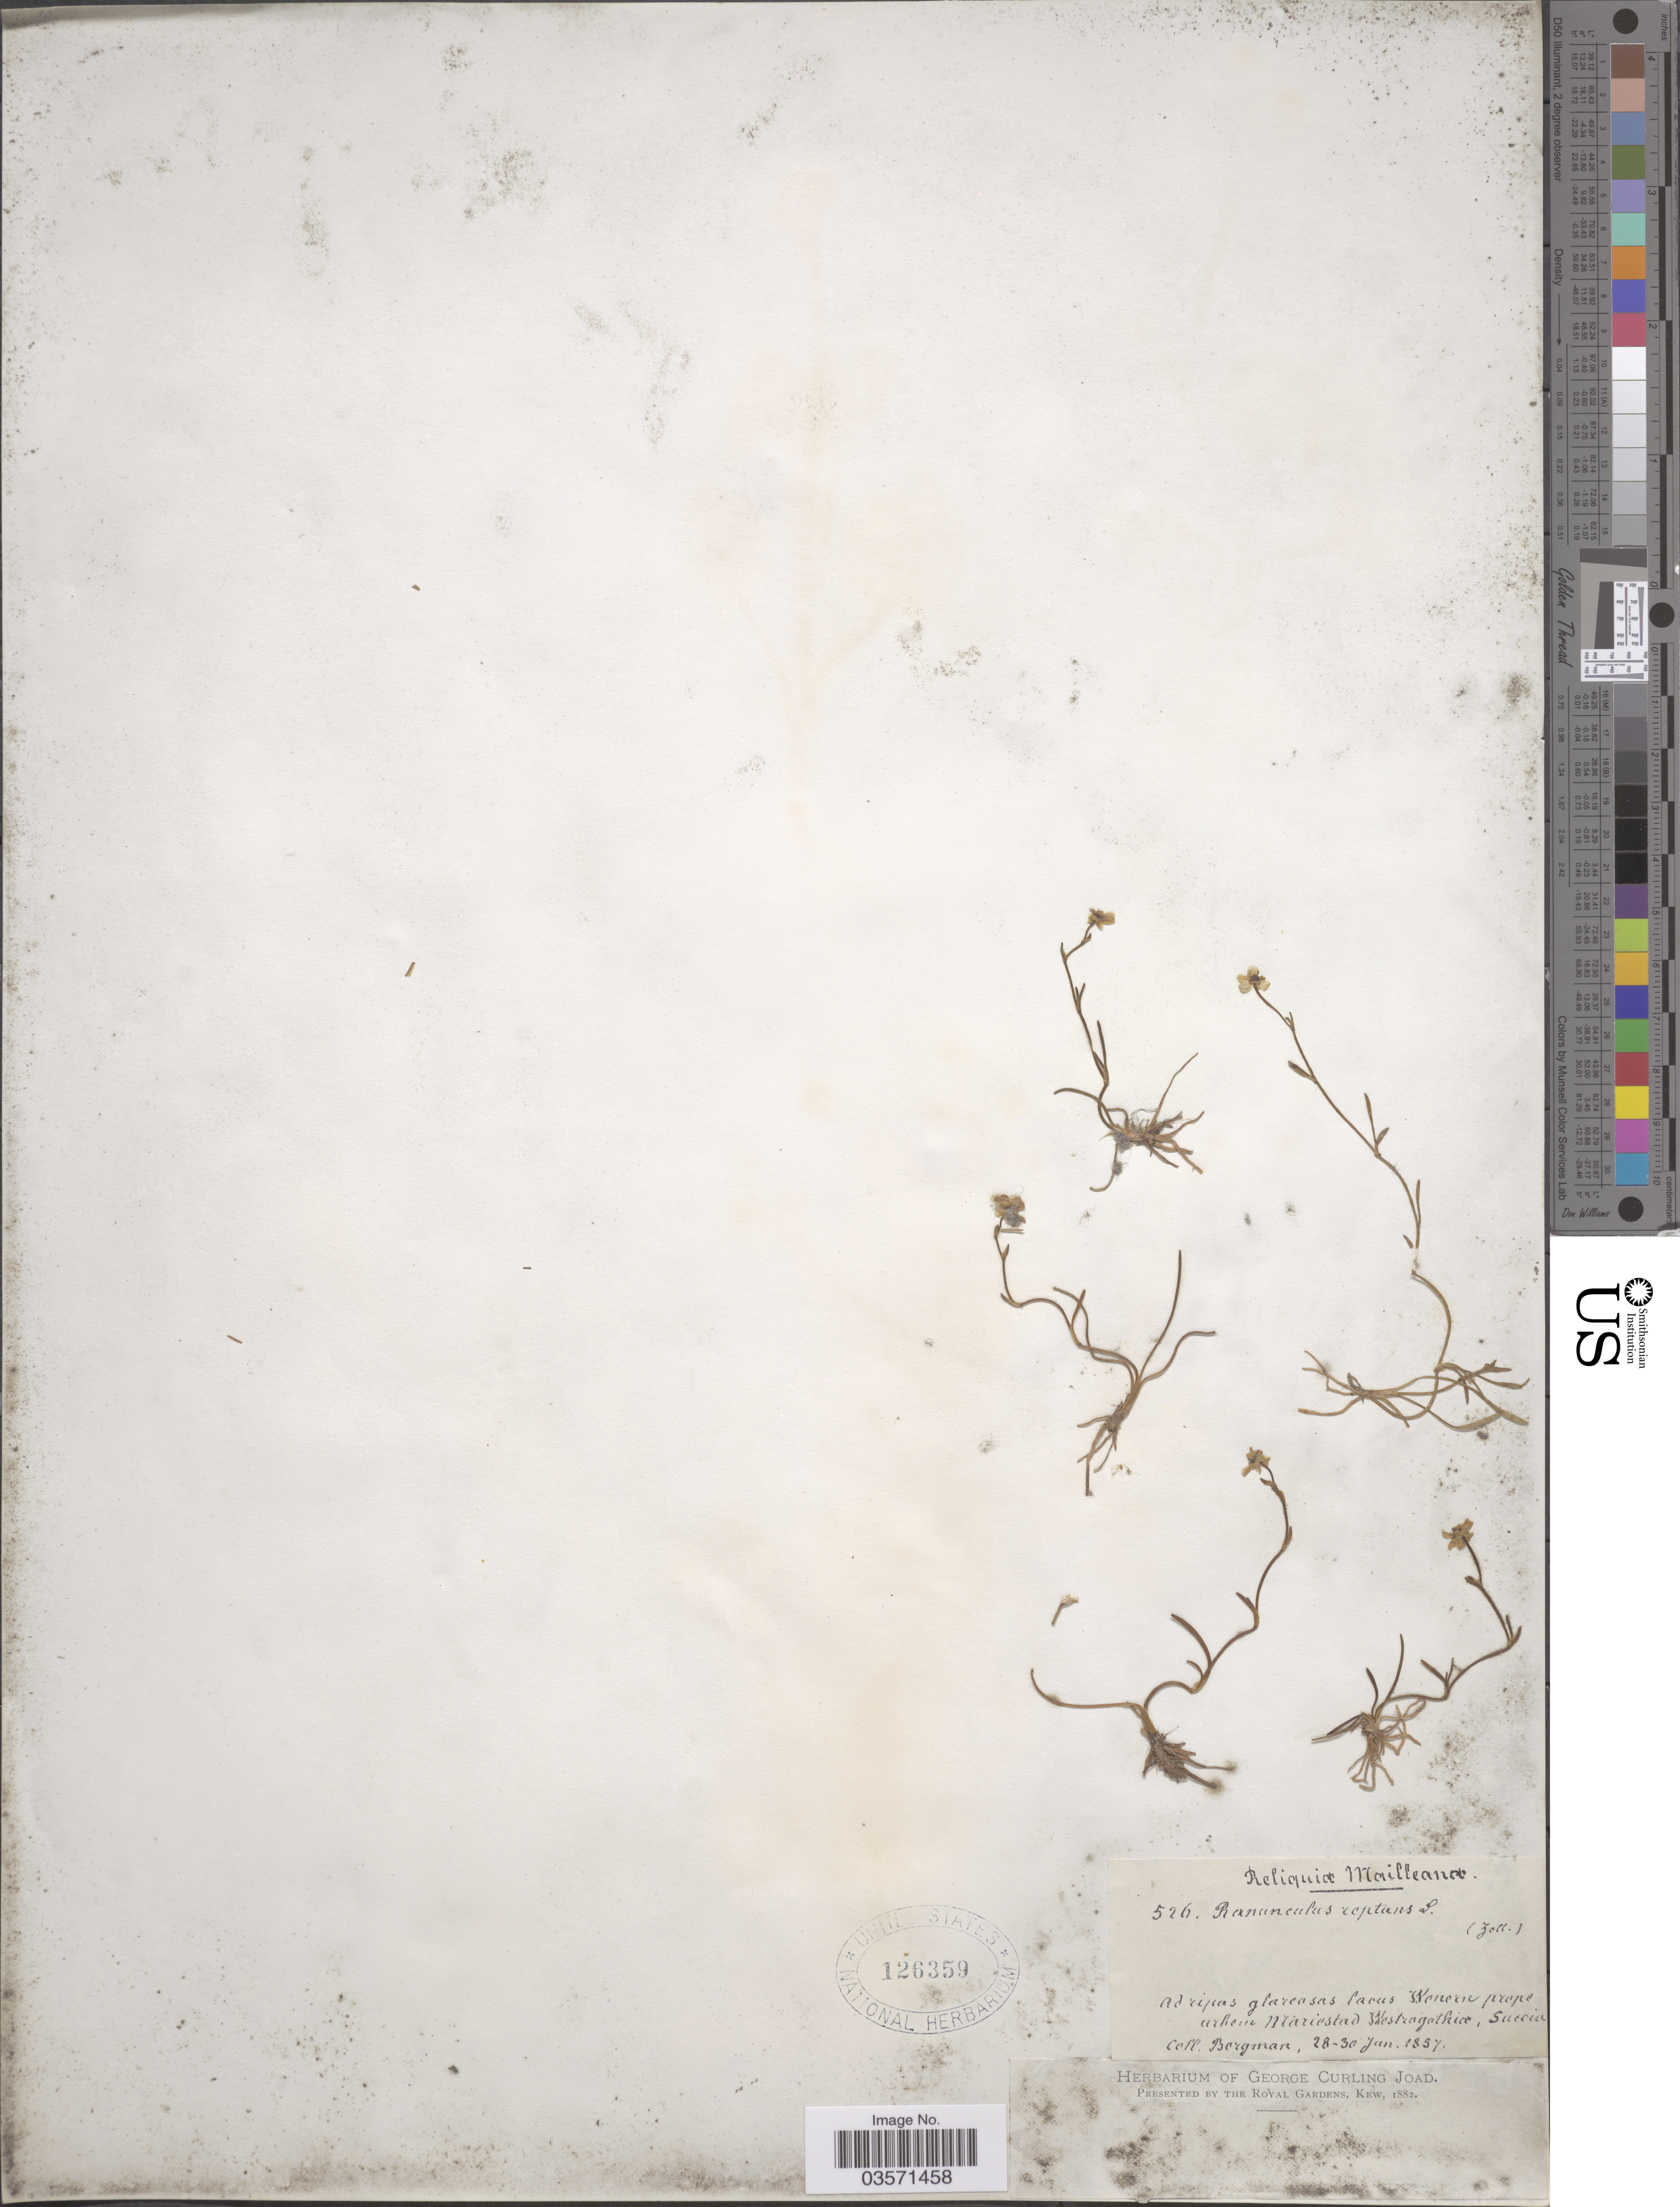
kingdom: Plantae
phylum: Tracheophyta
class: Magnoliopsida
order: Ranunculales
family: Ranunculaceae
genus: Ranunculus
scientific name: Ranunculus flammula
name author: L.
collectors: Bergman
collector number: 526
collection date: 1857-06-28/1857-06-30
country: Sweden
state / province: Västra Götaland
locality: Ad ripas glareosas lacus Wonern prope urbem Mariestad Westrogothiœ, Suecia.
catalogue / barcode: US 126359